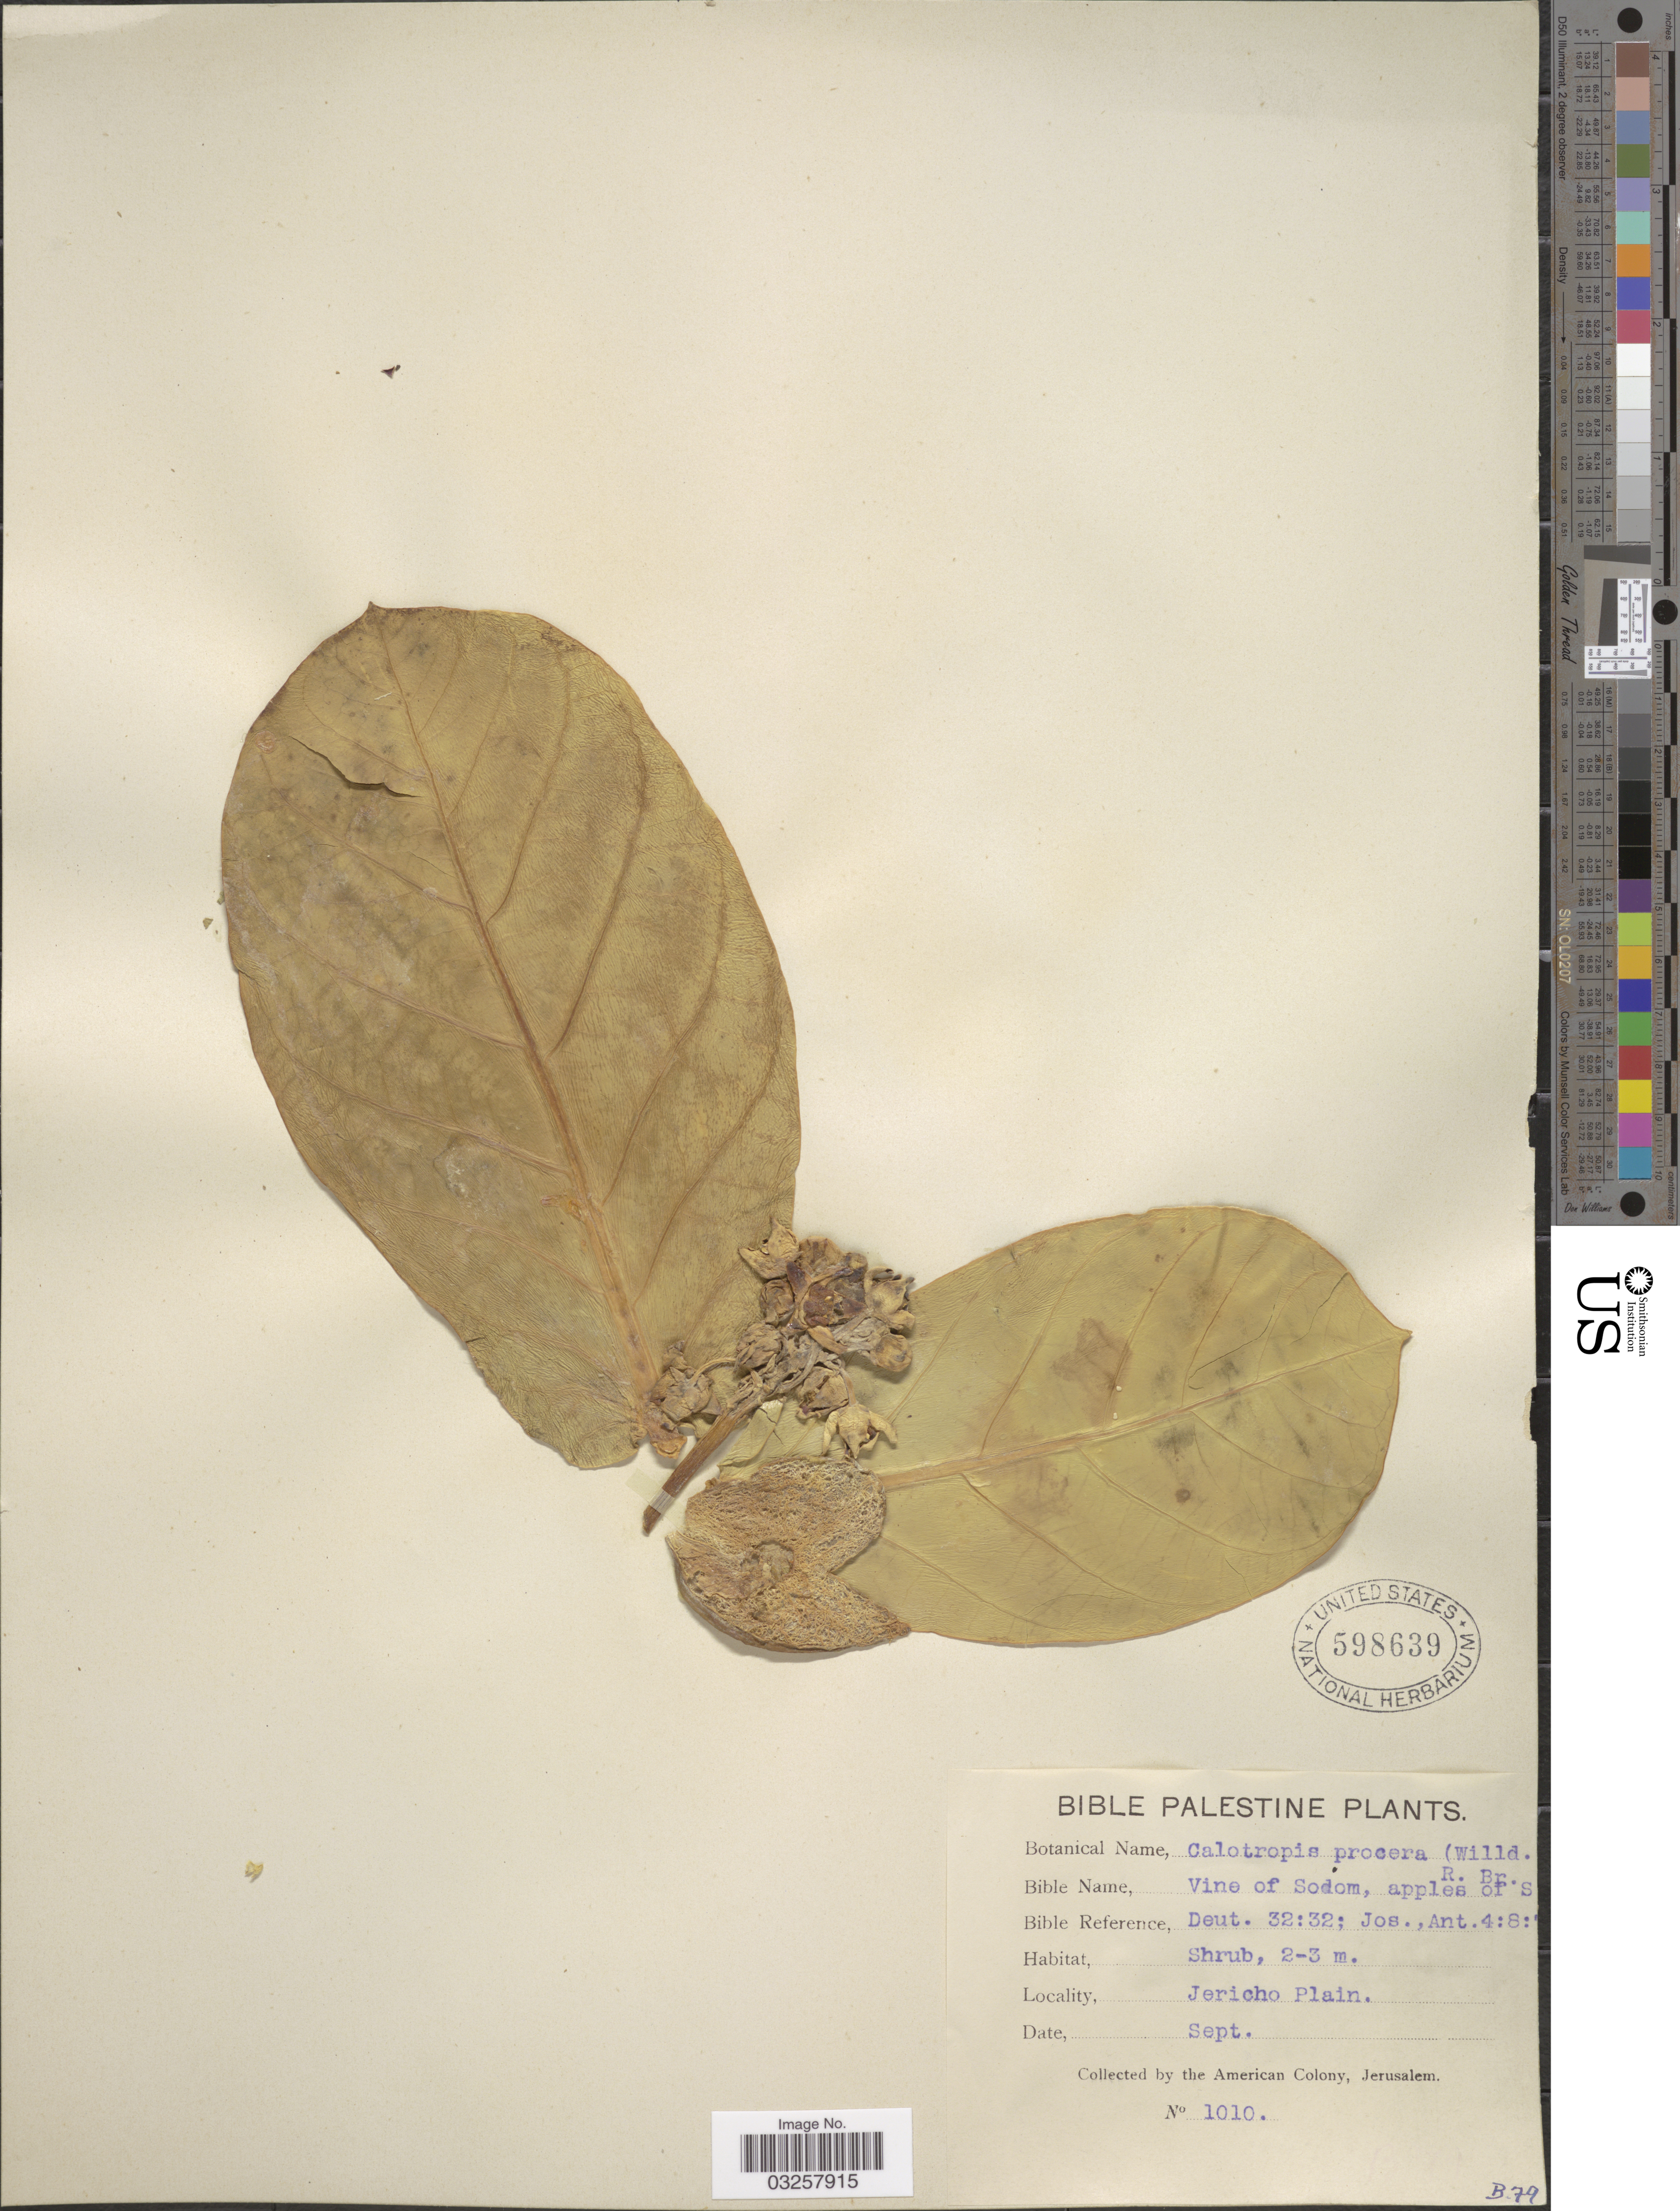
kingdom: Plantae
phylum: Tracheophyta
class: Magnoliopsida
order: Gentianales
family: Apocynaceae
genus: Calotropis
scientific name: Calotropis procera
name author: (Aiton) W.T. Aiton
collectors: American Colony, Jerusalem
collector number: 1010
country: Israel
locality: Palestine. Jericho Plain.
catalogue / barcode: US 598639